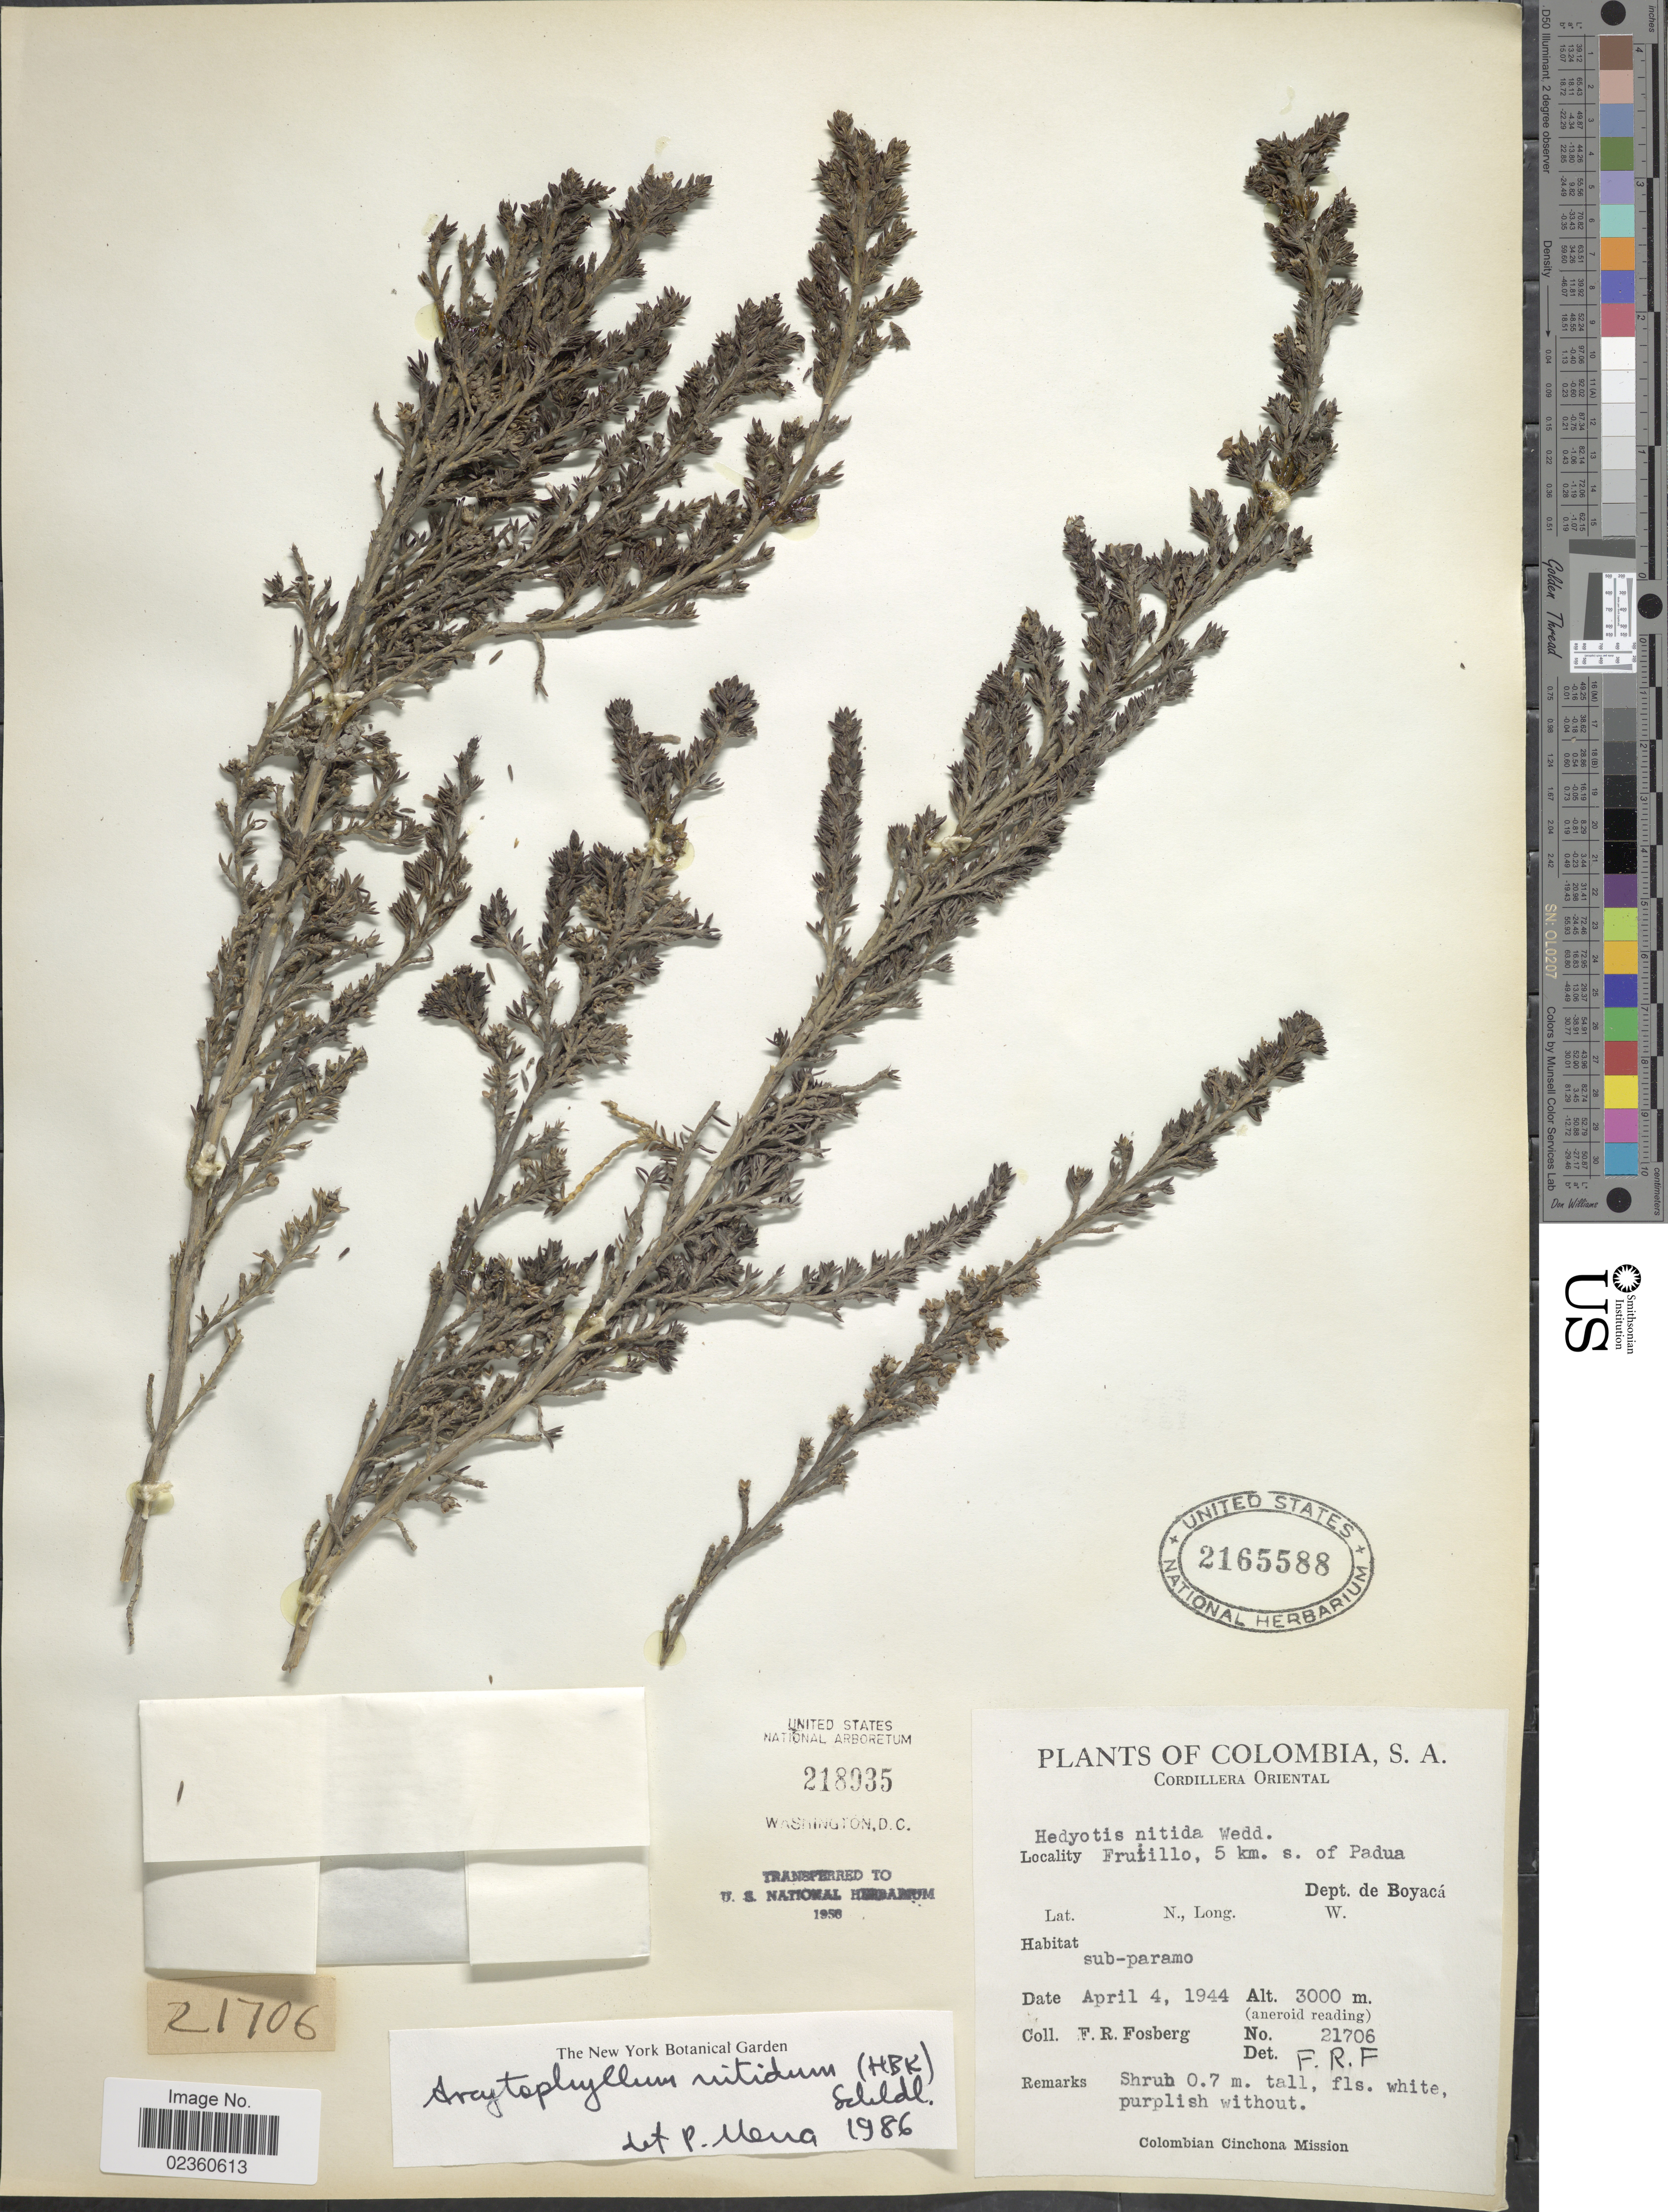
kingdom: Plantae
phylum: Tracheophyta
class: Magnoliopsida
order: Gentianales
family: Rubiaceae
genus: Arcytophyllum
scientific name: Arcytophyllum nitidum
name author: (Kunth) Schltdl.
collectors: F. R. Fosberg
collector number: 21706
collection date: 1944-04-04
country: Colombia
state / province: Boyacá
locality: Cordillera Oriental, Frutillo, 5 km s of Padua, Dept de Boyacá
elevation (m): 3000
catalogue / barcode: US 2165588